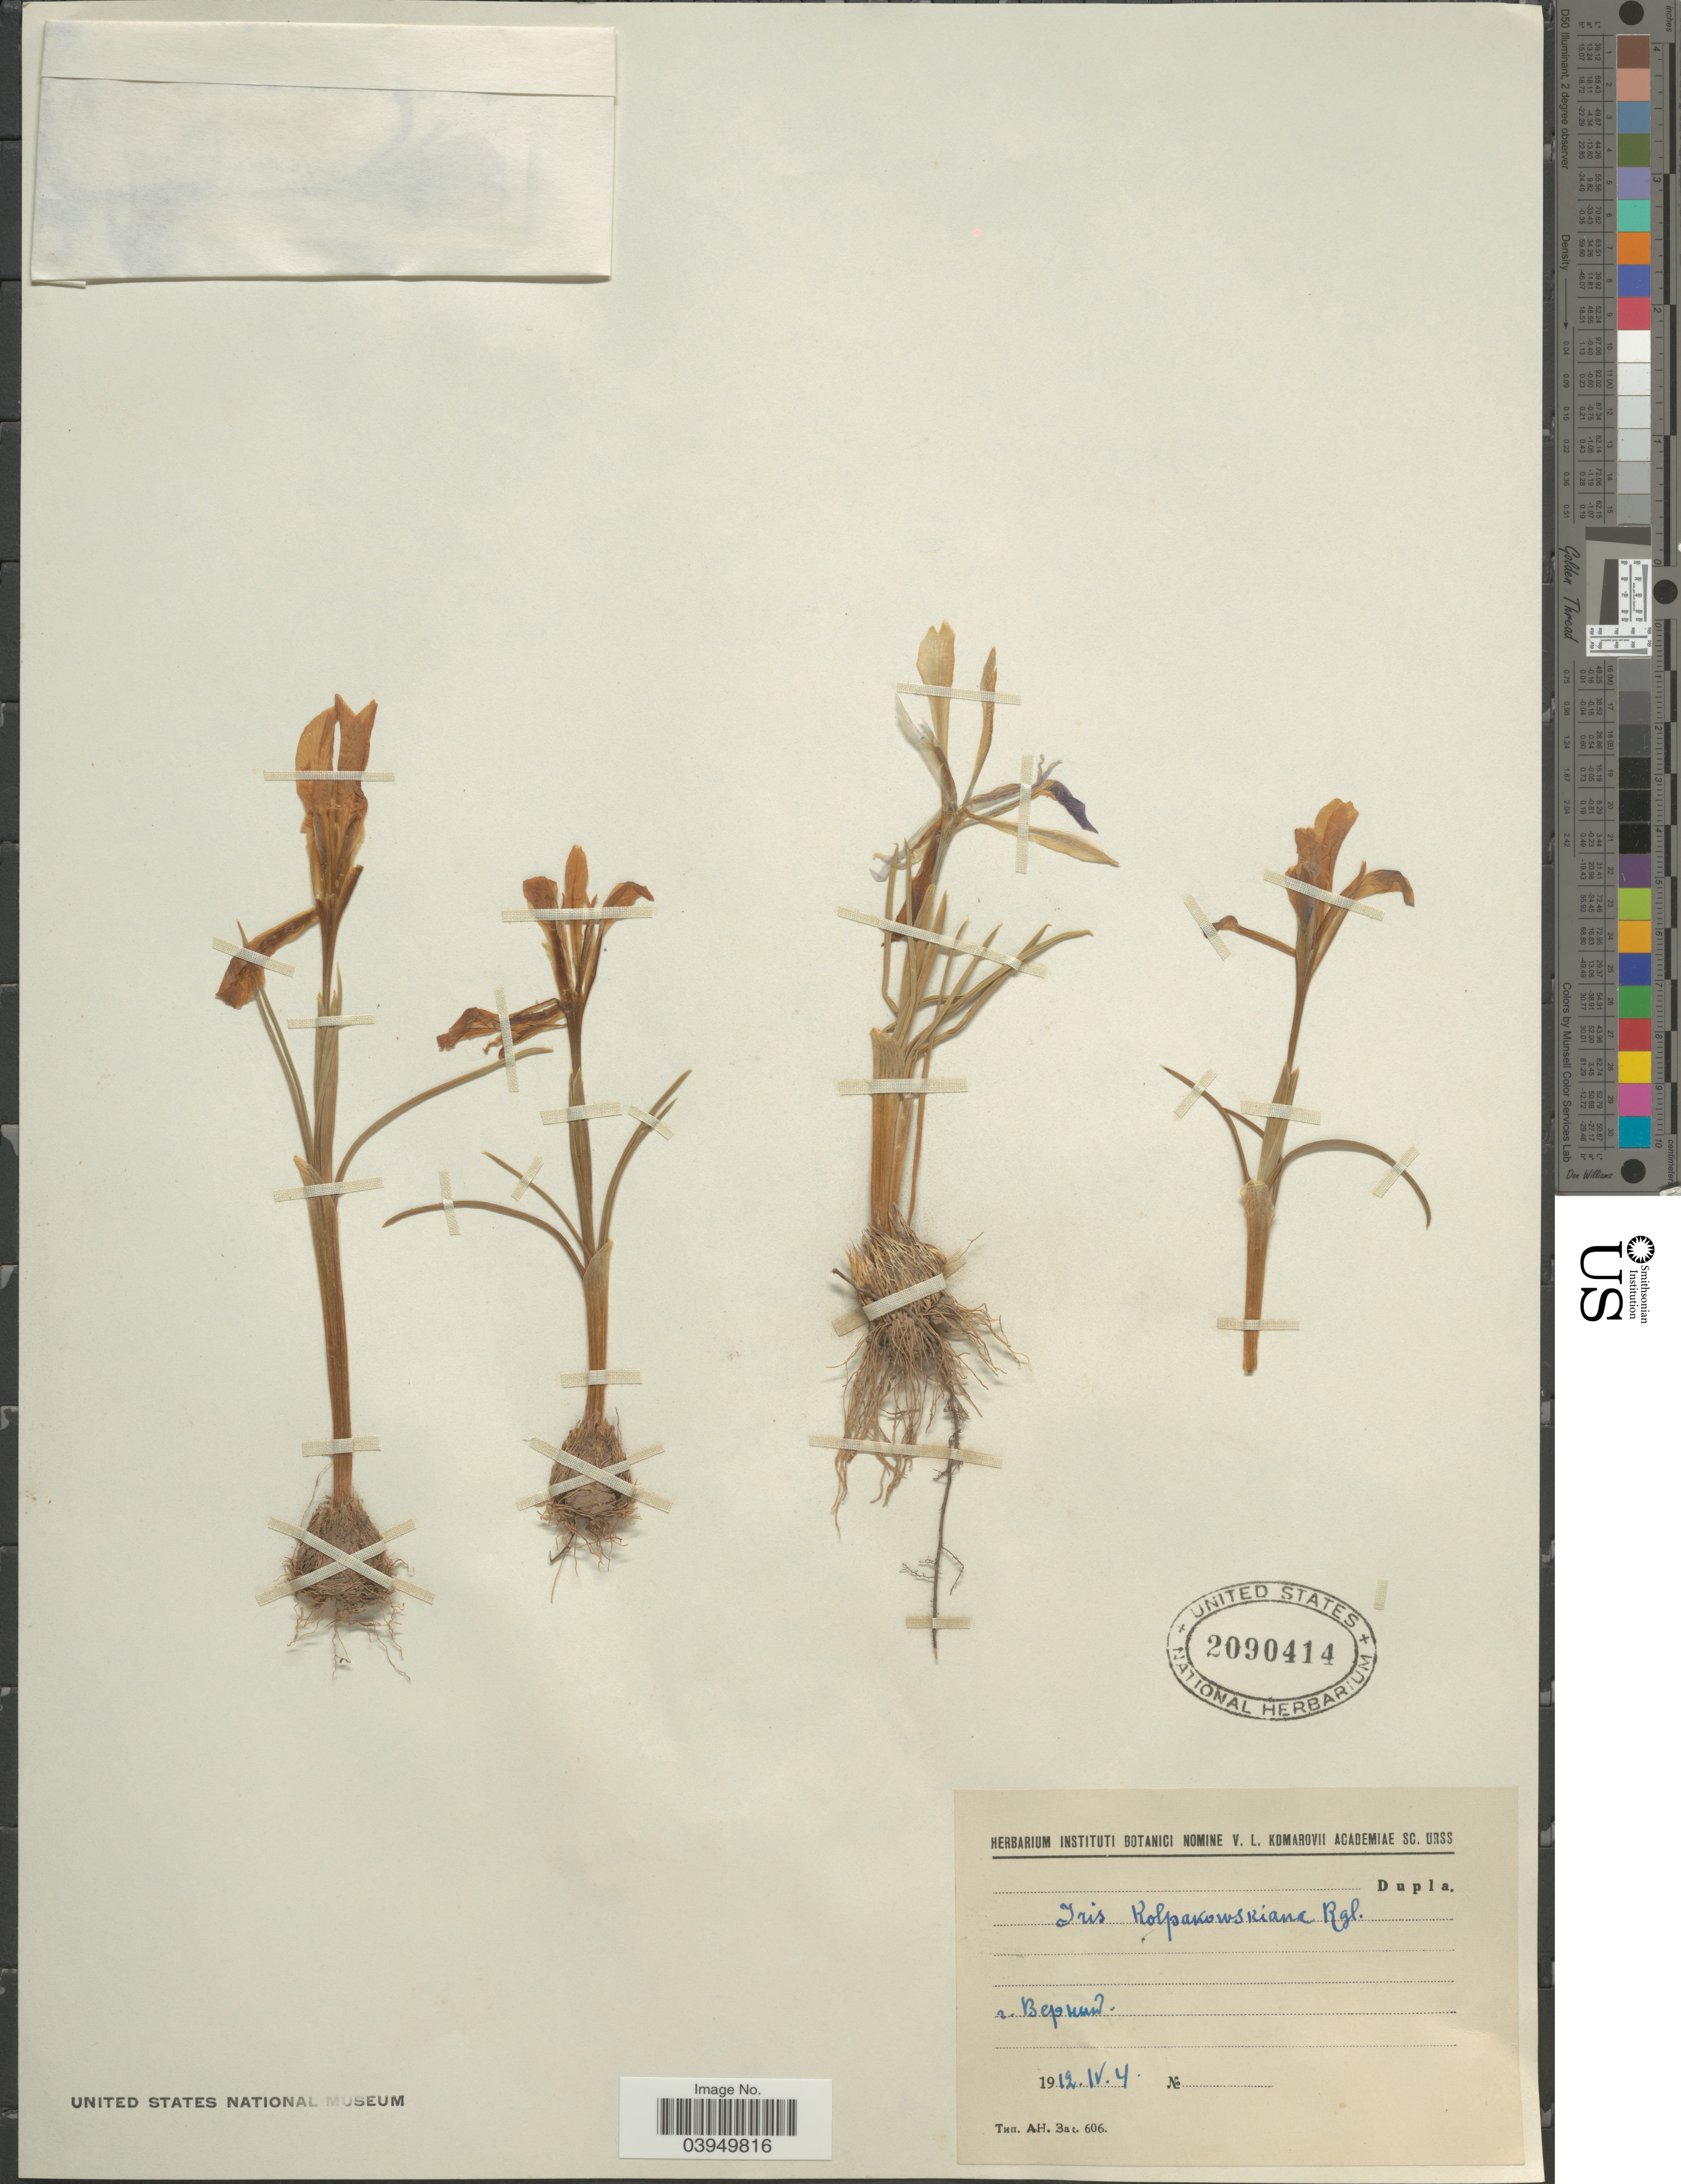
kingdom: Plantae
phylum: Tracheophyta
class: Liliopsida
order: Asparagales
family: Iridaceae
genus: Iris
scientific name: Iris kolpakowskiana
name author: Regel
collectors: V. L. Komarov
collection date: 1912-04-04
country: Kazakhstan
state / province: Almaty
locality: Vernyy (now Almaty)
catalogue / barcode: US 2090414